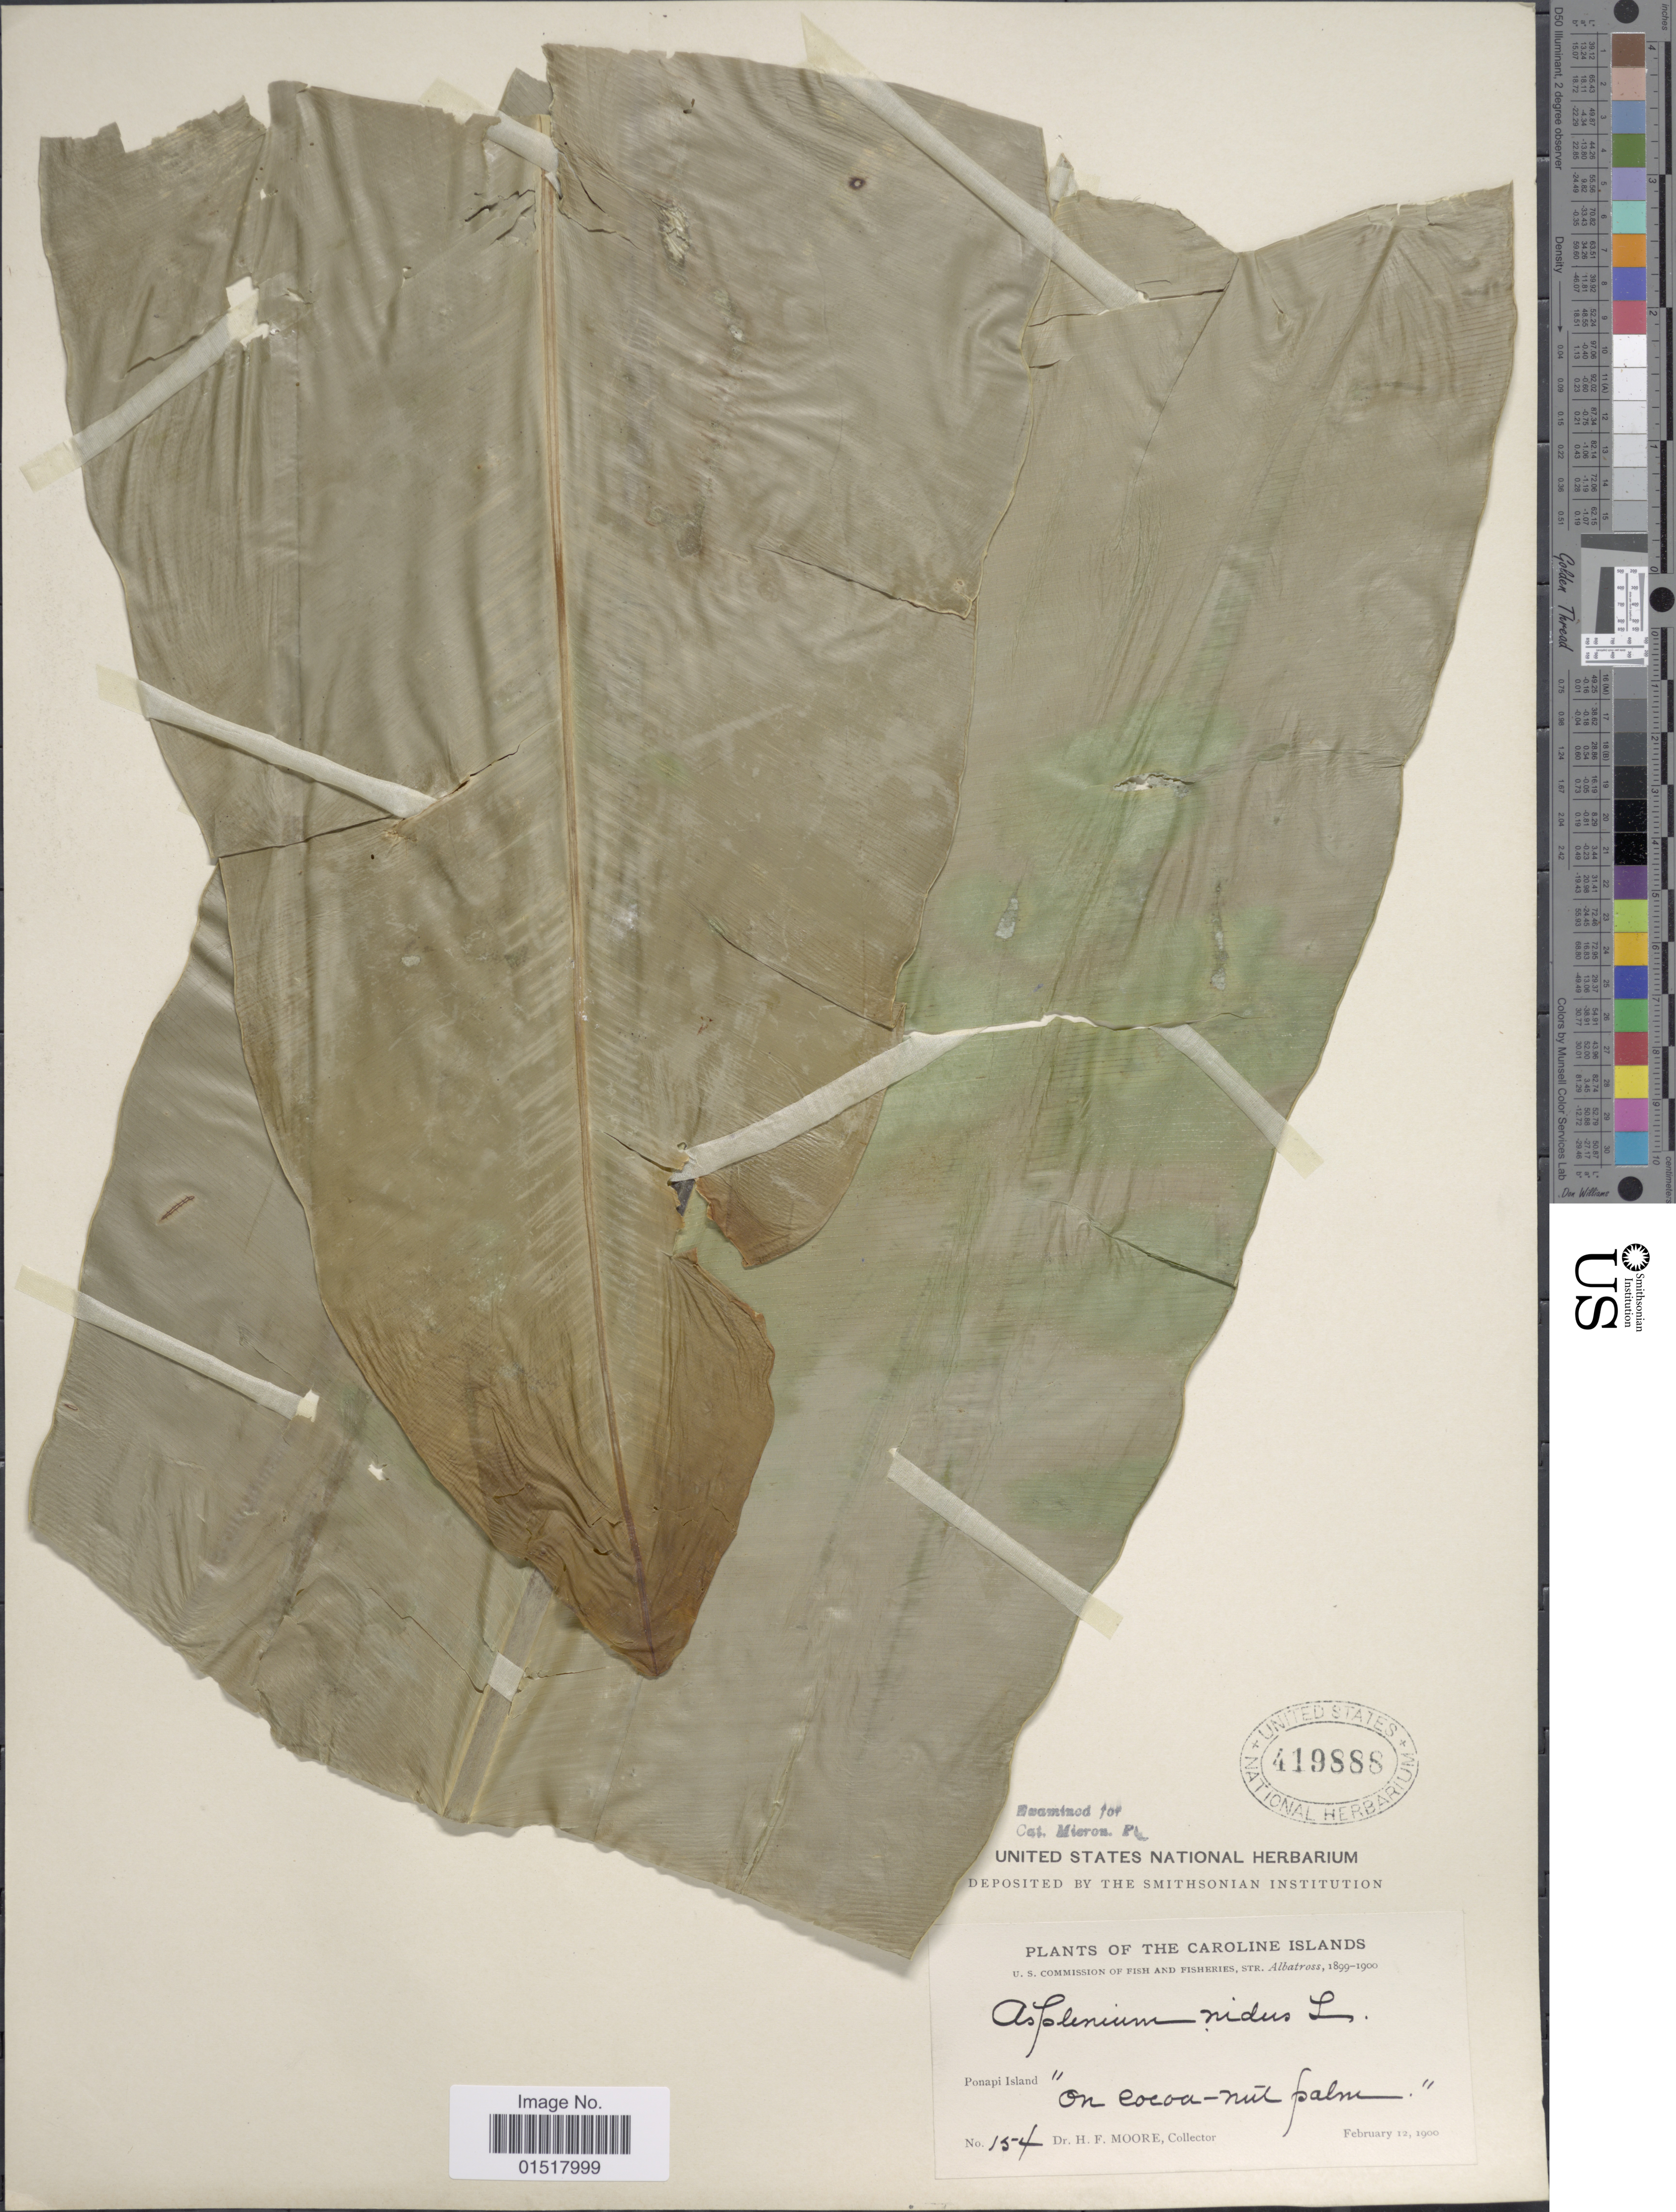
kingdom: Plantae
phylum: Tracheophyta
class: Polypodiopsida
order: Polypodiales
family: Aspleniaceae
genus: Asplenium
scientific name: Asplenium nidus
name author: L.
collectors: H. F. Moore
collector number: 154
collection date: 1900-02-12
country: Micronesia, Federated States of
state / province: Pohnpei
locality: Caroline Islands. Ponapi Island.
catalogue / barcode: US 419888